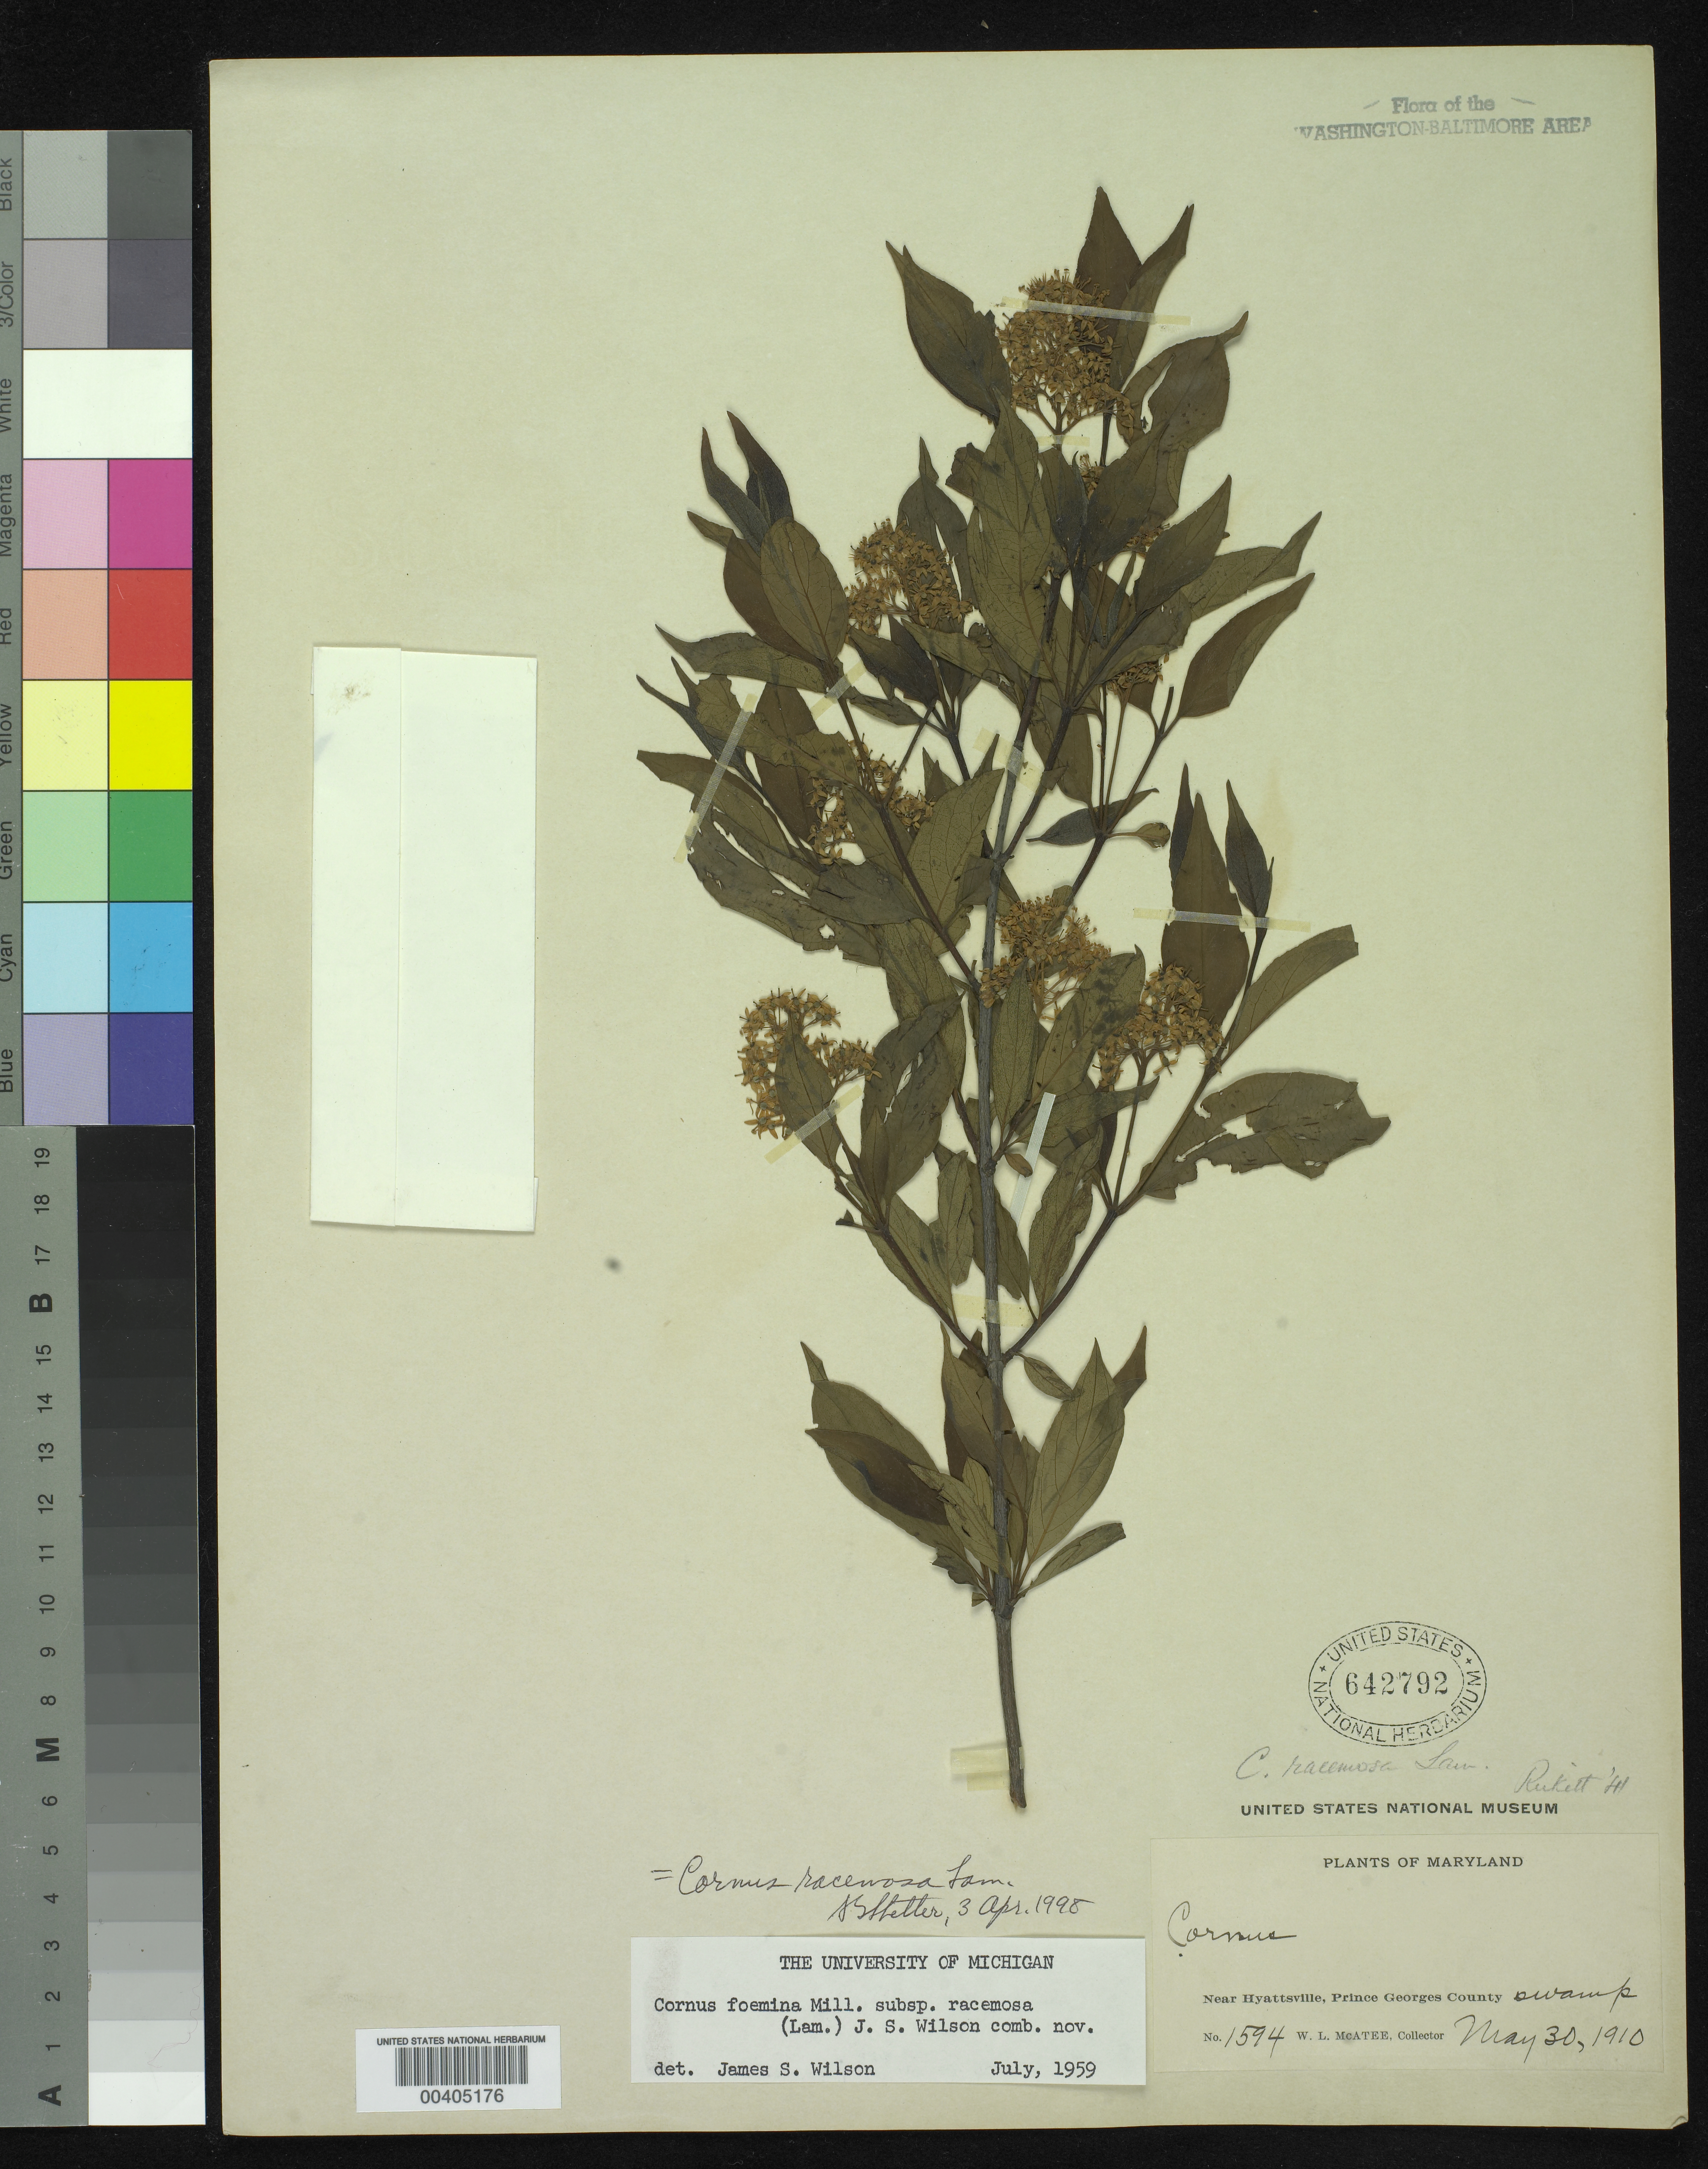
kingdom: Plantae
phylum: Tracheophyta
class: Magnoliopsida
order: Cornales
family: Cornaceae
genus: Cornus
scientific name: Cornus racemosa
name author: Lam.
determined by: Wilson, J. S., (MICH), University of Michigan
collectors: W. McAtee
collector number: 1594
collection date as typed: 30 May 1910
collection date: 1910-05-30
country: United States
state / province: Maryland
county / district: Prince George's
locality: Near Hyattsville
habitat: Swamp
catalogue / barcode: US 642792